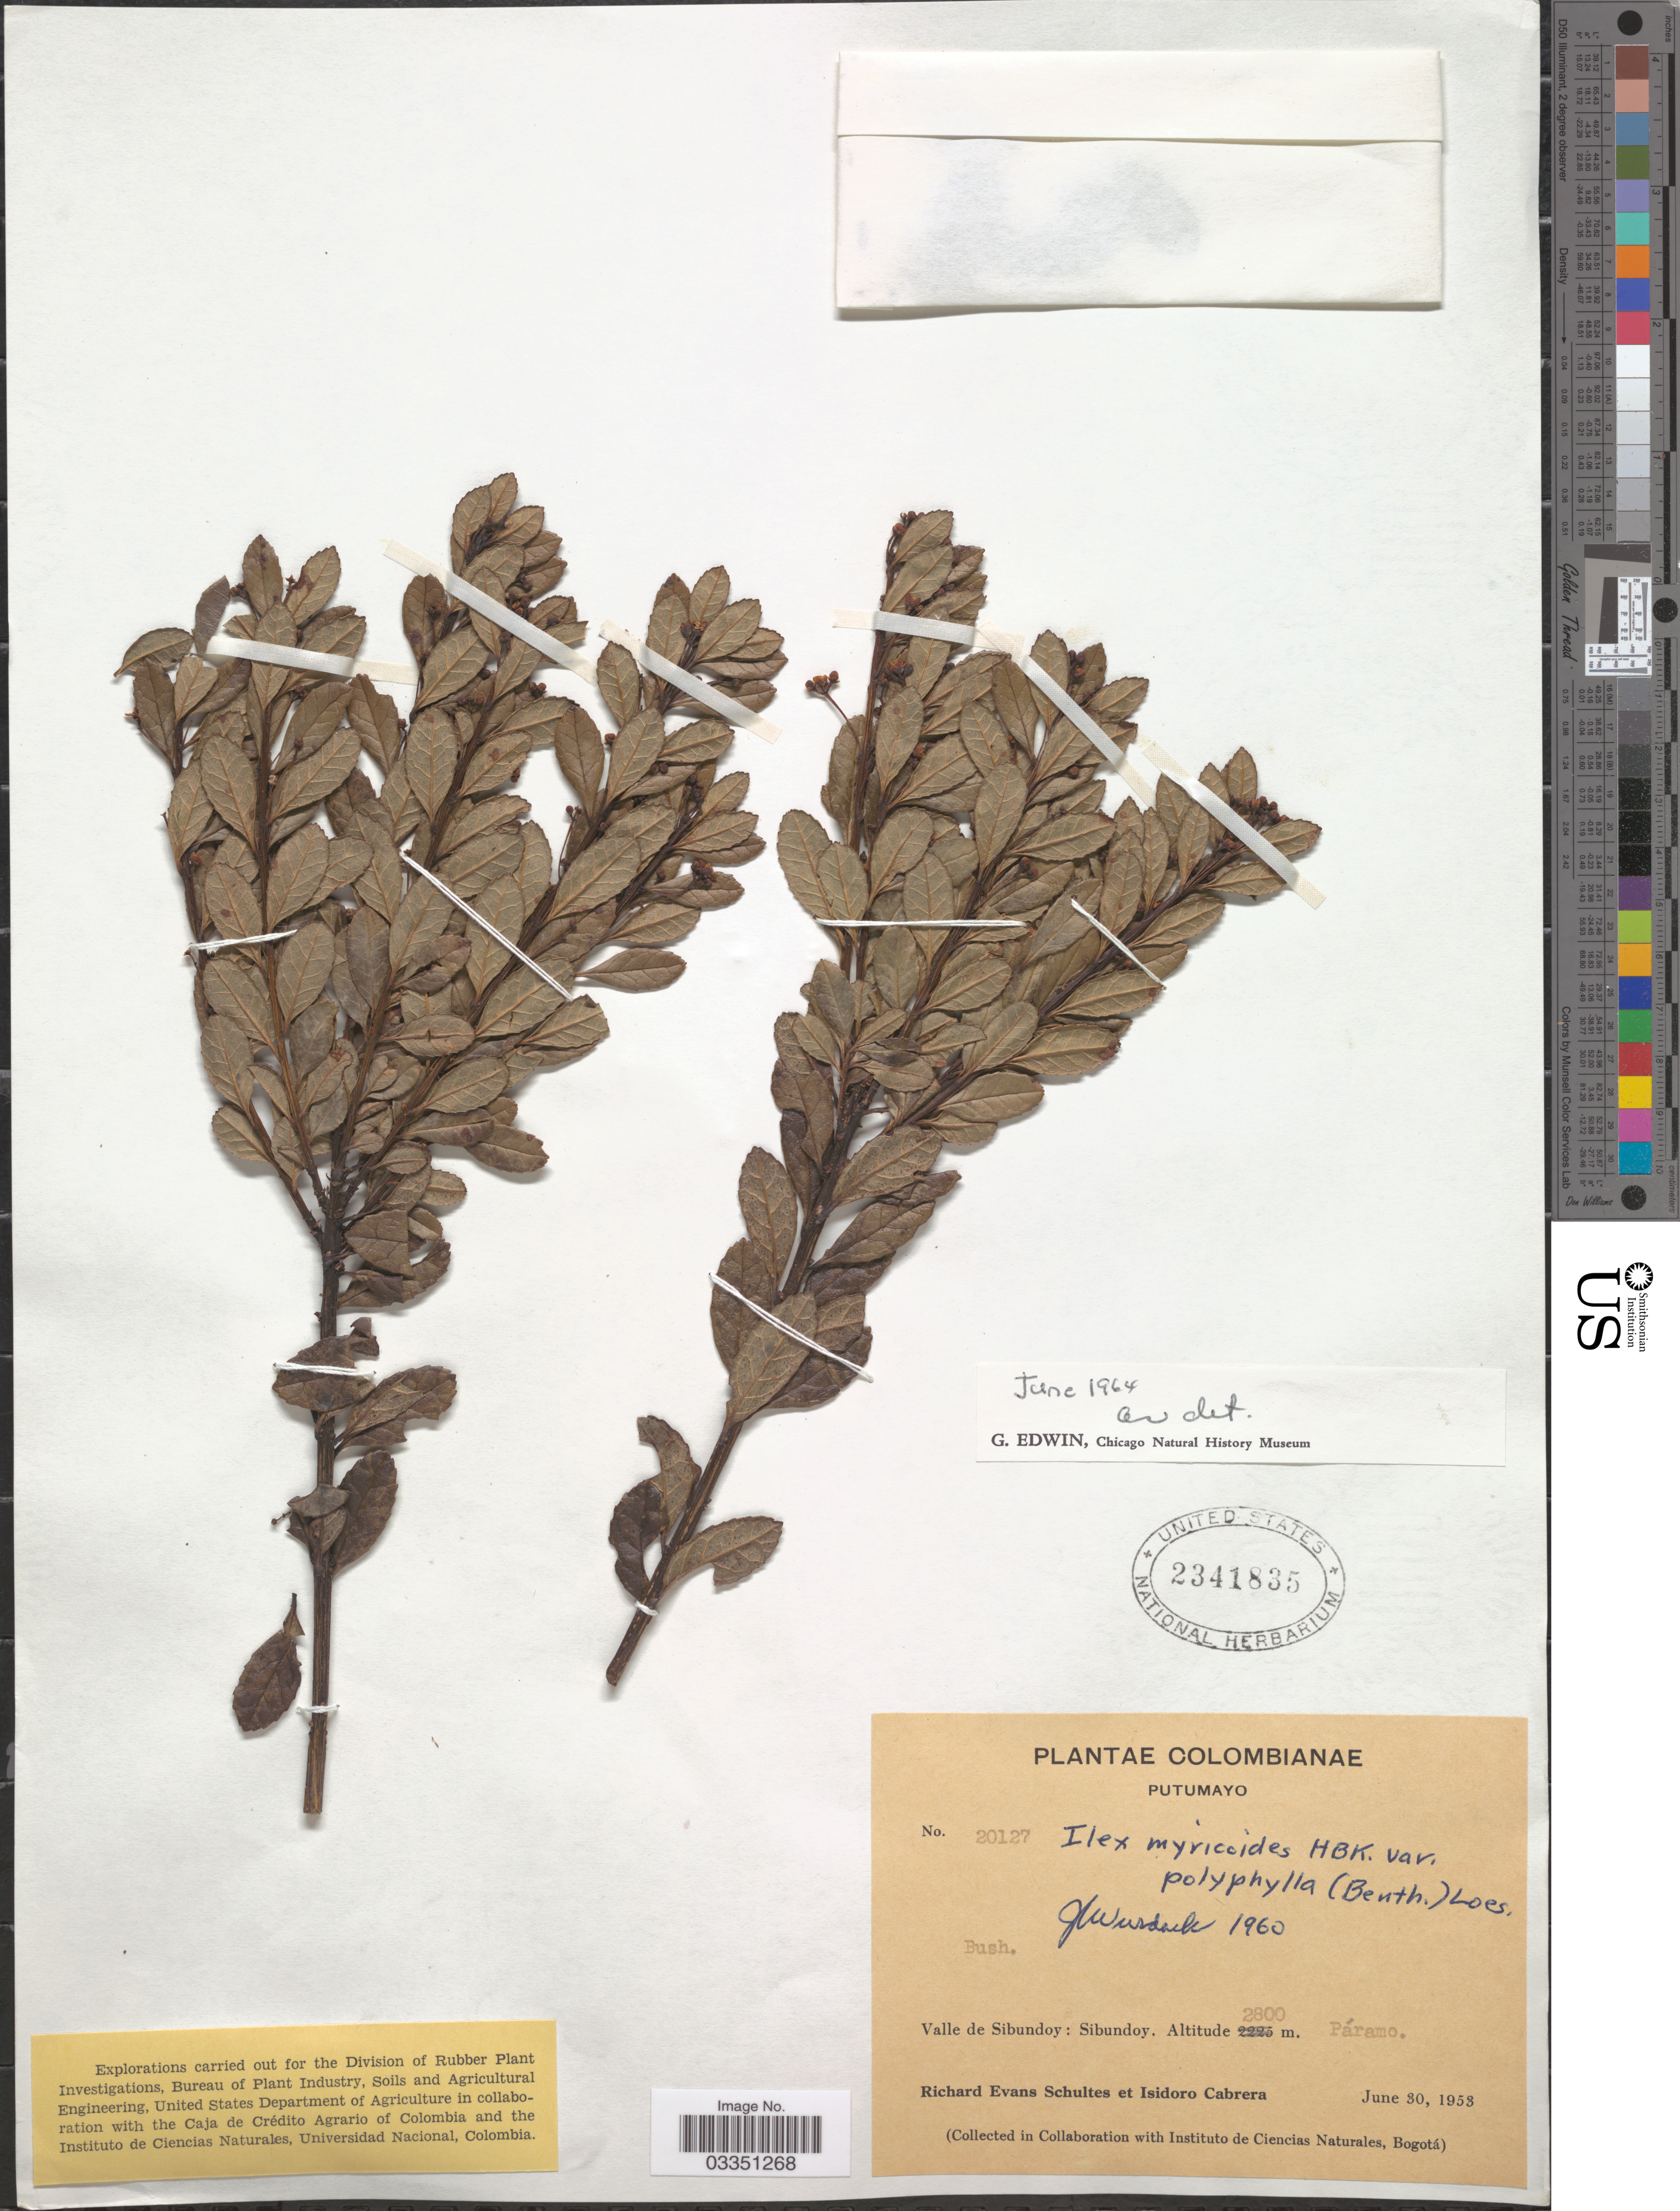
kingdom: Plantae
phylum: Tracheophyta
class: Magnoliopsida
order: Aquifoliales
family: Aquifoliaceae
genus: Ilex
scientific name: Ilex myricoides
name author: Kunth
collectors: R. E. Schultes & I. Cabrera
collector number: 20127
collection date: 1953-06-30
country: Colombia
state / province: Putumayo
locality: Valle de Sibundoy: Sibundoy.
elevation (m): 2800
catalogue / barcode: US 2341835